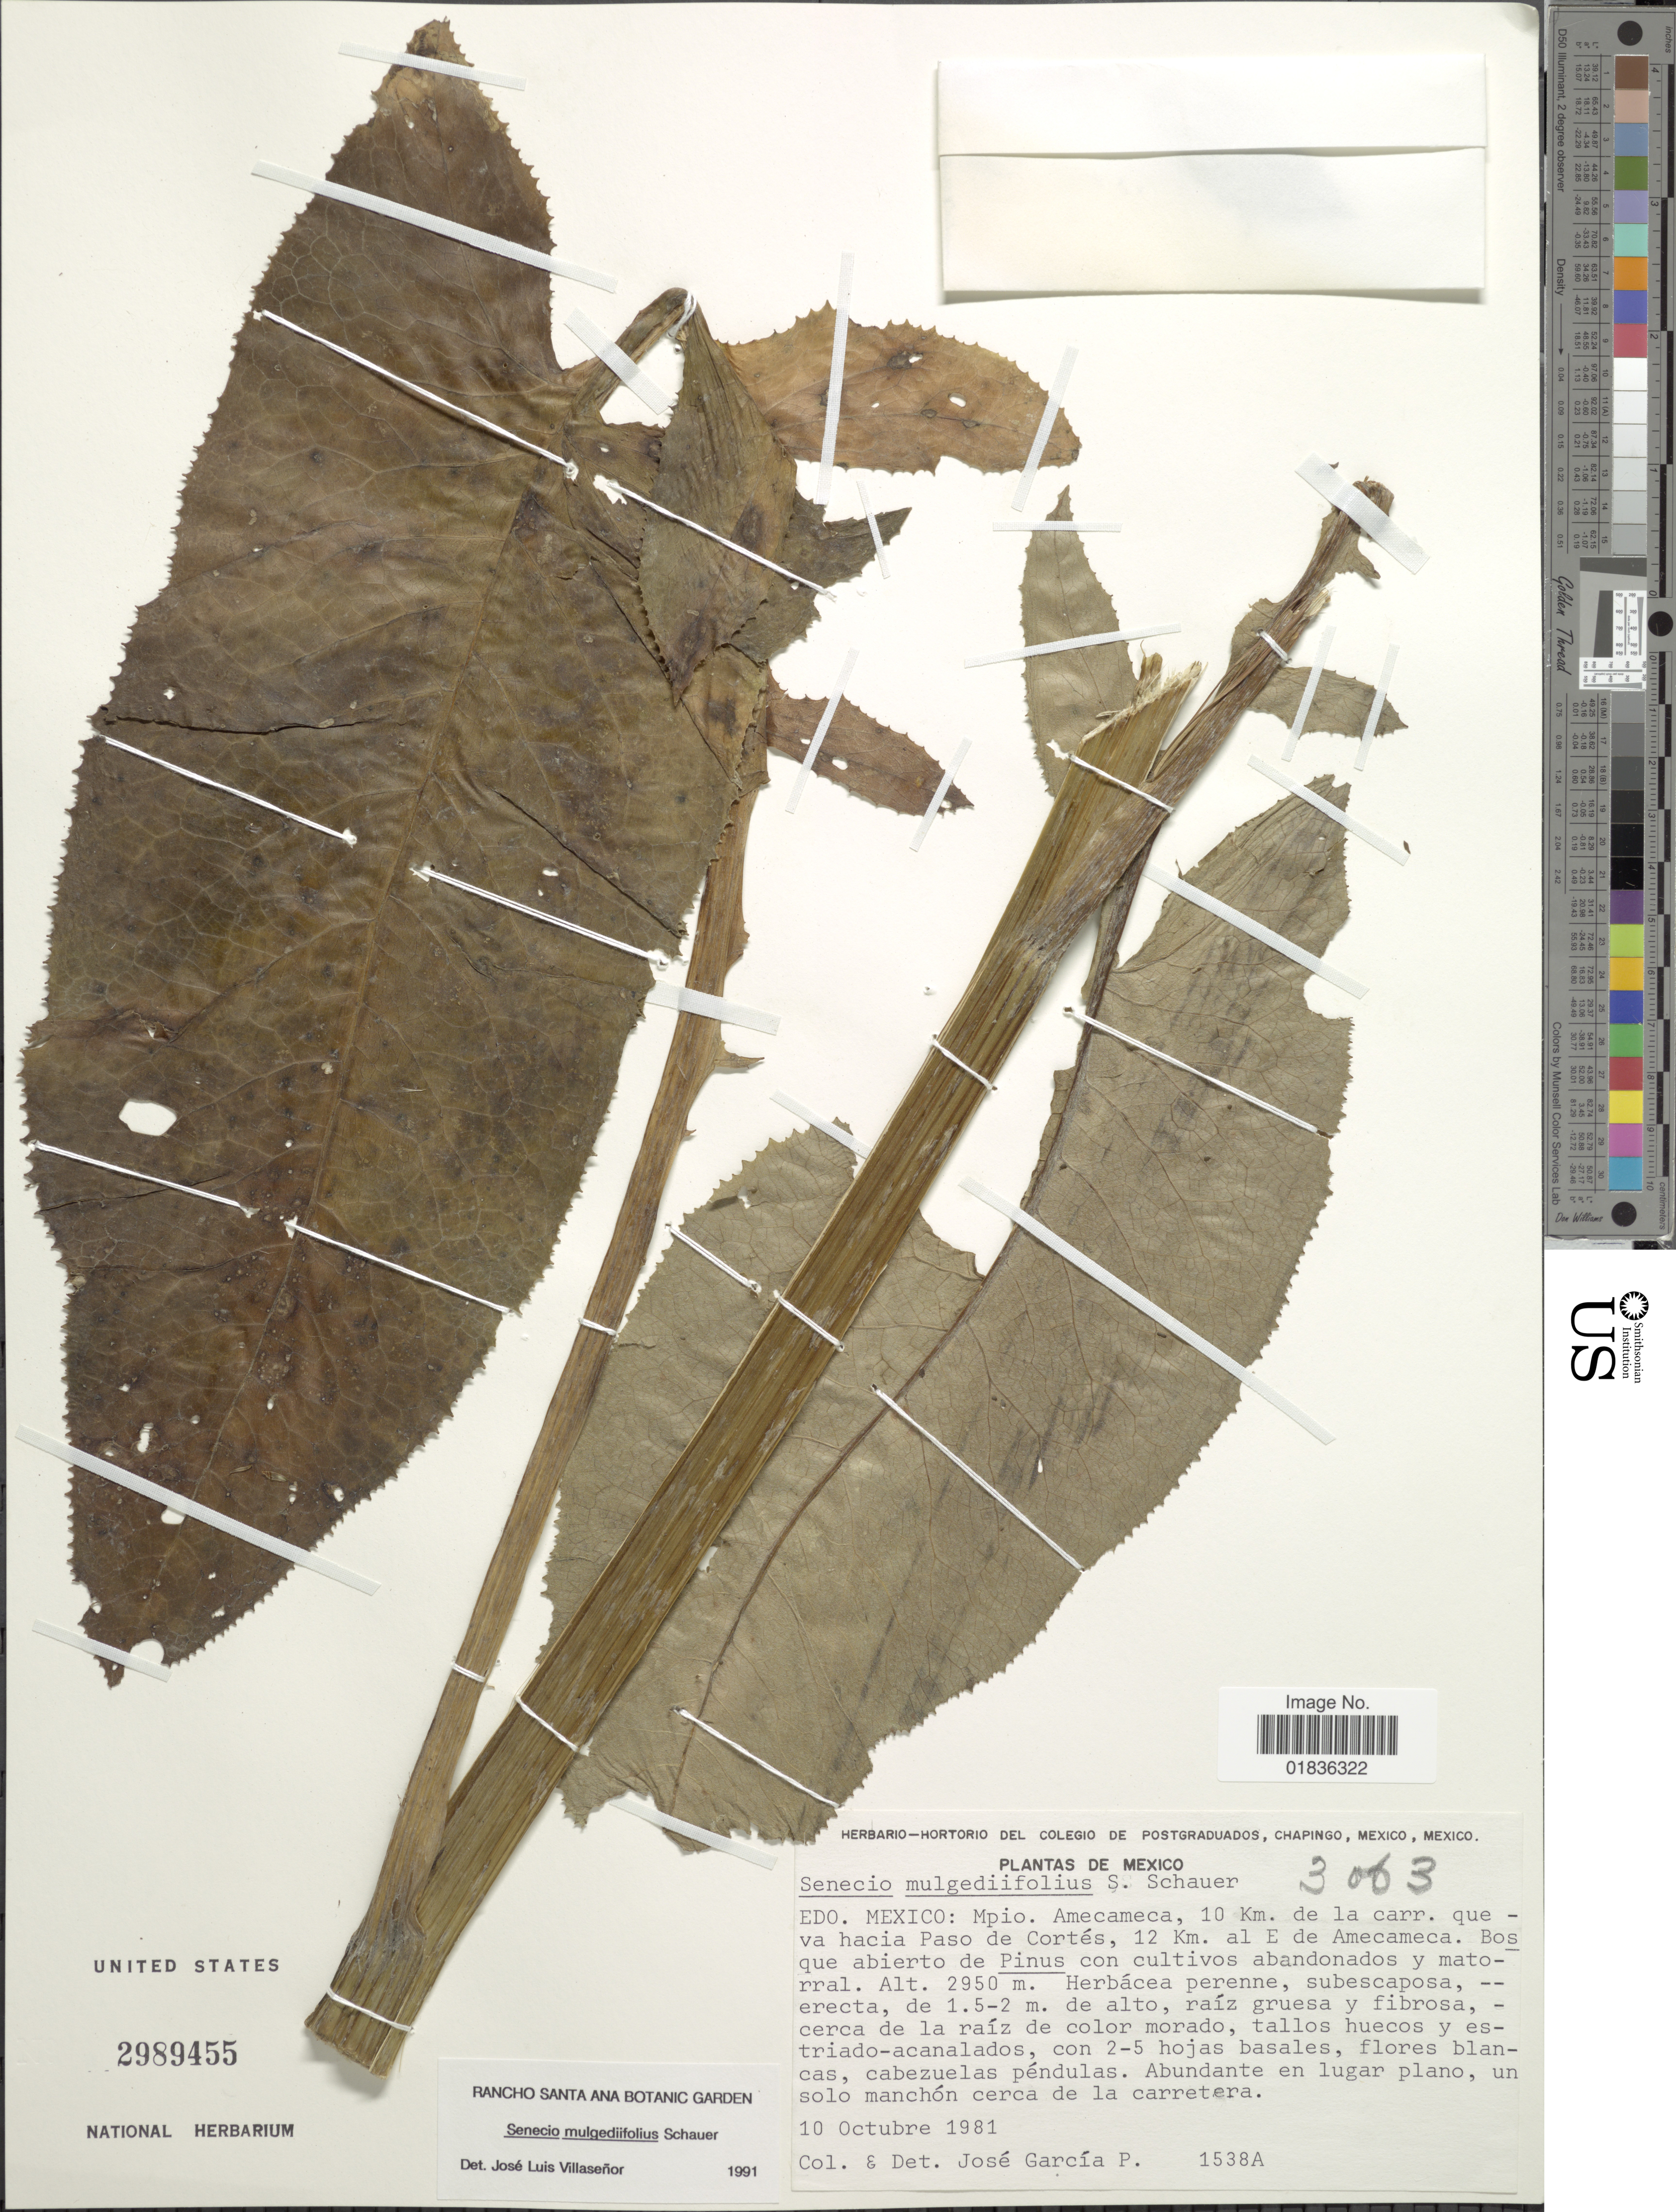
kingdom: Plantae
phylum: Tracheophyta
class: Magnoliopsida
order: Asterales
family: Asteraceae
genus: Senecio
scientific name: Senecio mulgediifolius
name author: Schauer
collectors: J. García-P.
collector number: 1538-Q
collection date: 1981-10-10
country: Mexico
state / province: México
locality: Mpio. Amecameca, 10 Km. de la carr. que va hacia Paso de Cortes, 12 Km. al E de Amecameca, bosque con cultivos abandonados y matorral.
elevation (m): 2950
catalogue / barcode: US 2989455